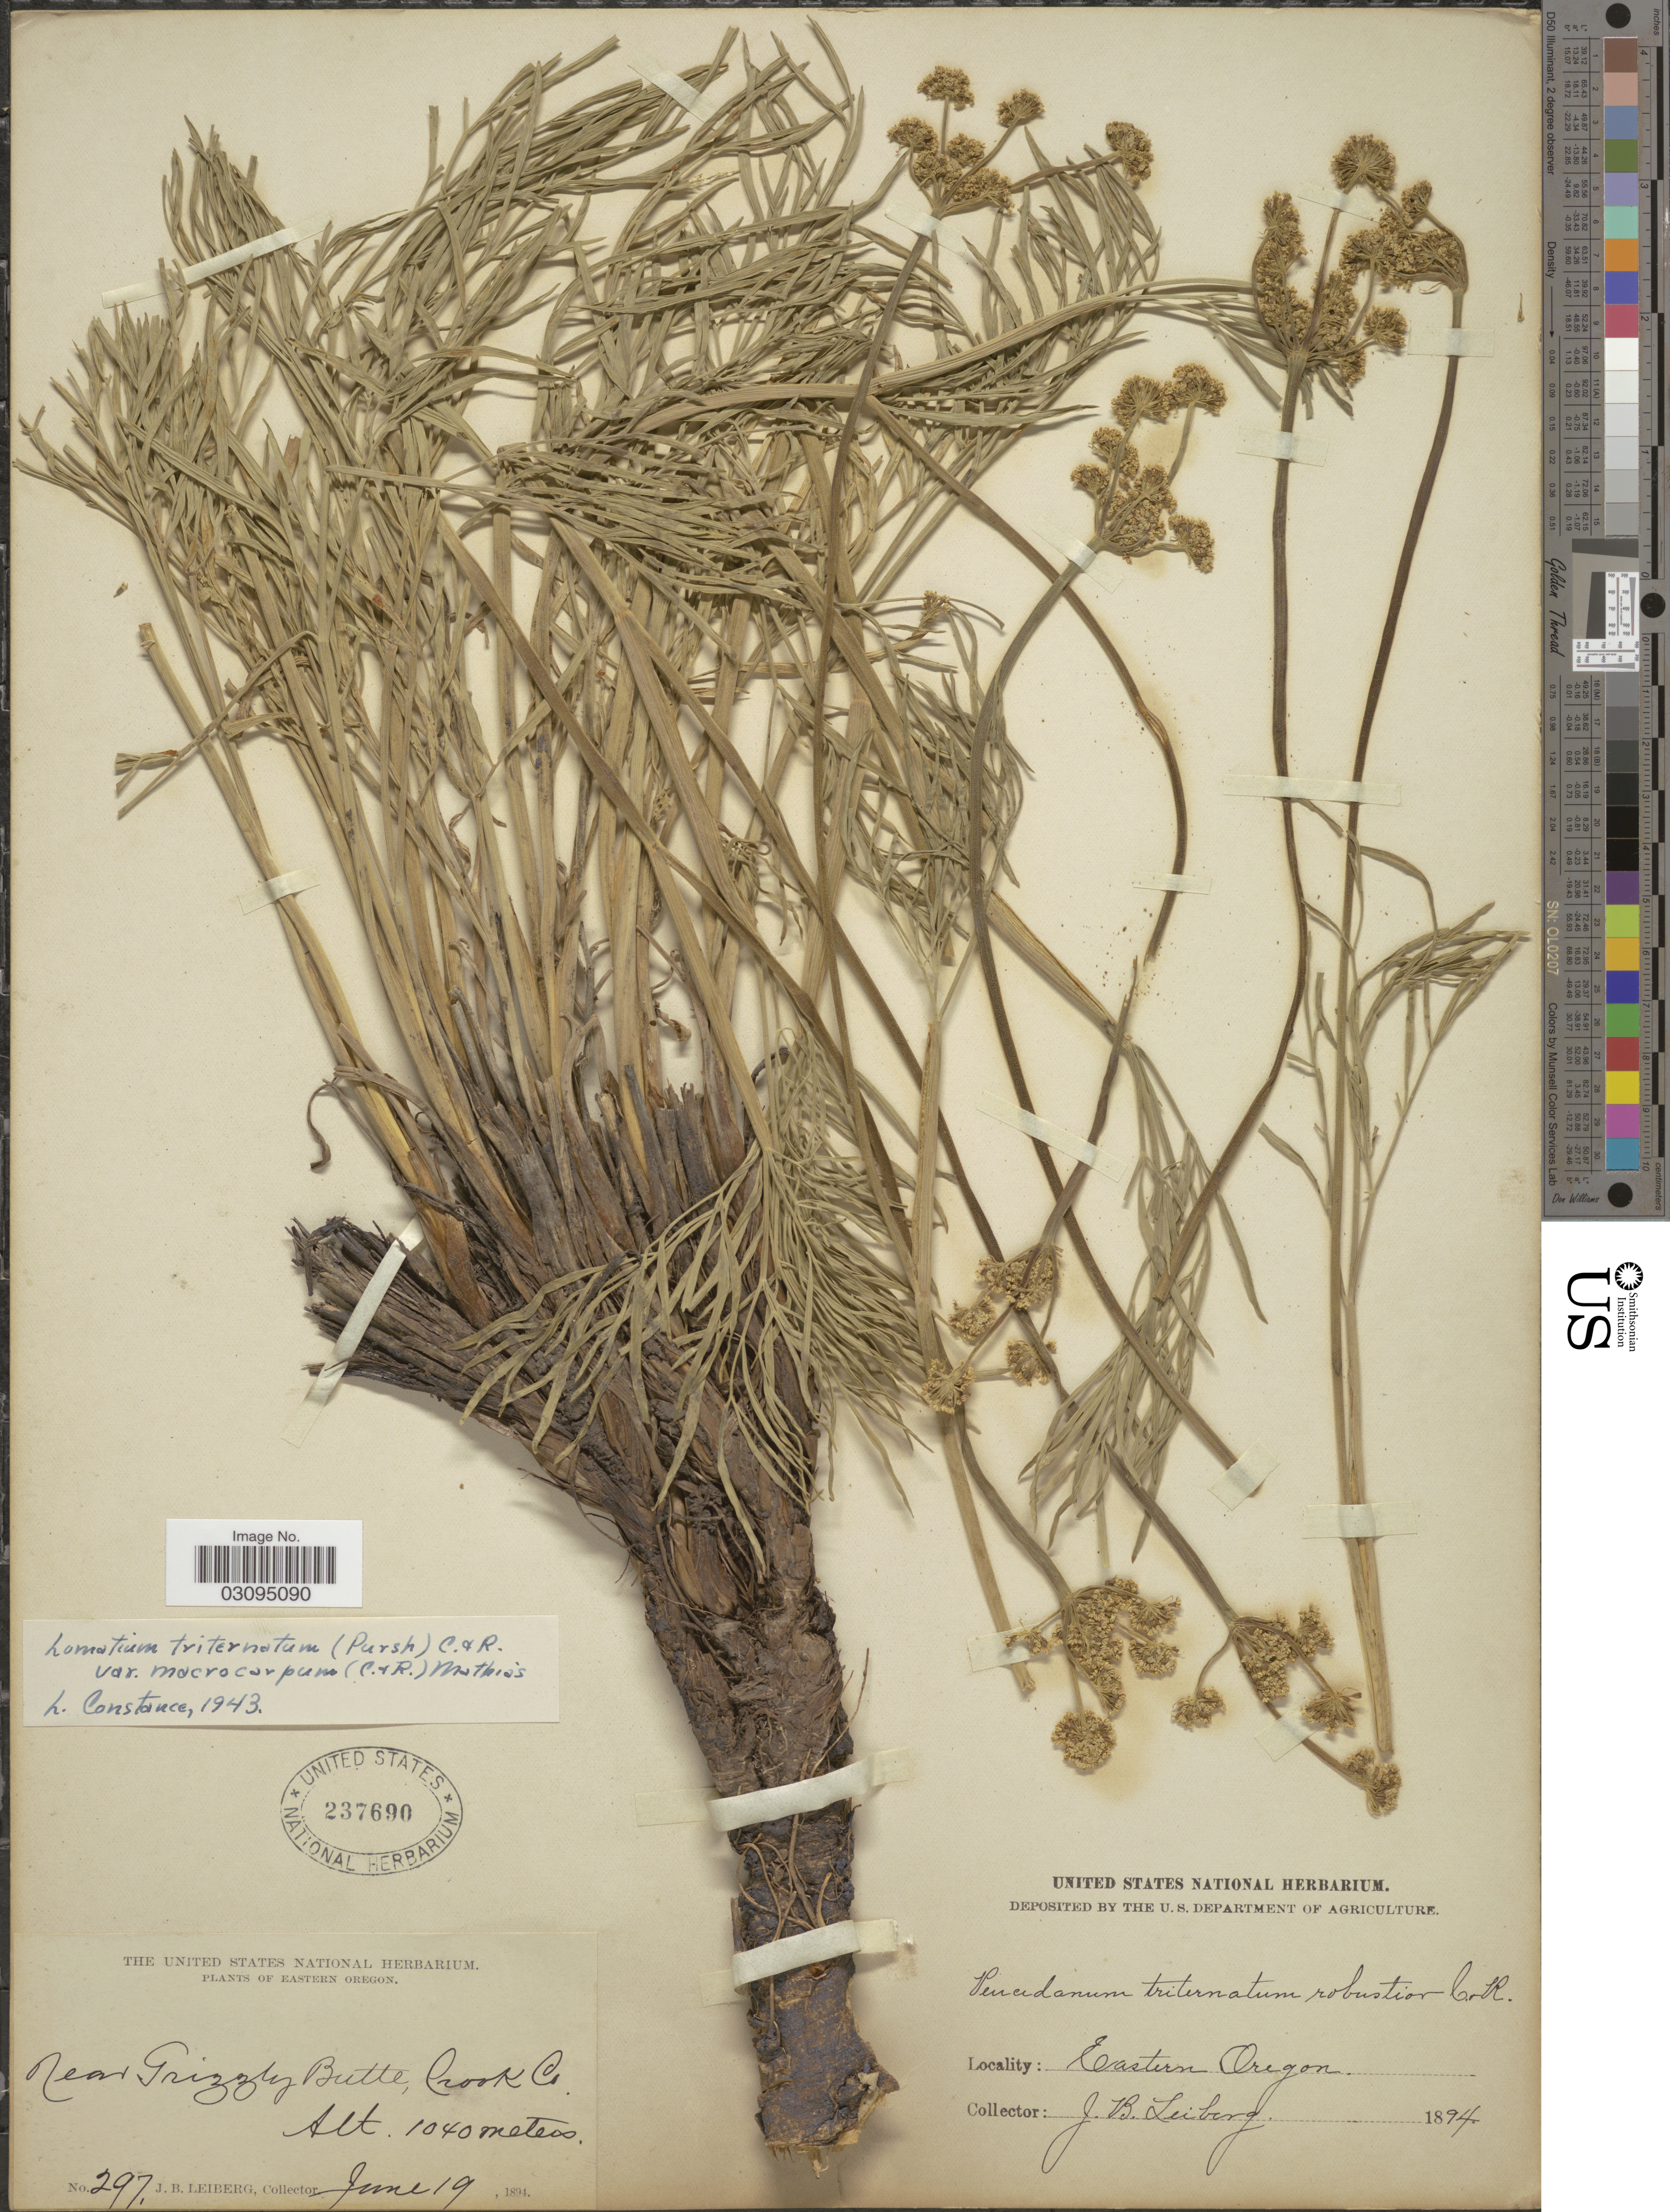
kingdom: Plantae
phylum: Tracheophyta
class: Magnoliopsida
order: Apiales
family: Apiaceae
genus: Lomatium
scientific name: Lomatium triternatum var. macrocarpum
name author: (J.M. Coult. & Rose) Mathias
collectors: J. B. Leiberg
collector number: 297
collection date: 1894-06-19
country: United States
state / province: Oregon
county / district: Crook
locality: Eastern Oregon, Near Grizzley Butte, Crook Co.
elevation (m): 1040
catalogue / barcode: US 237690